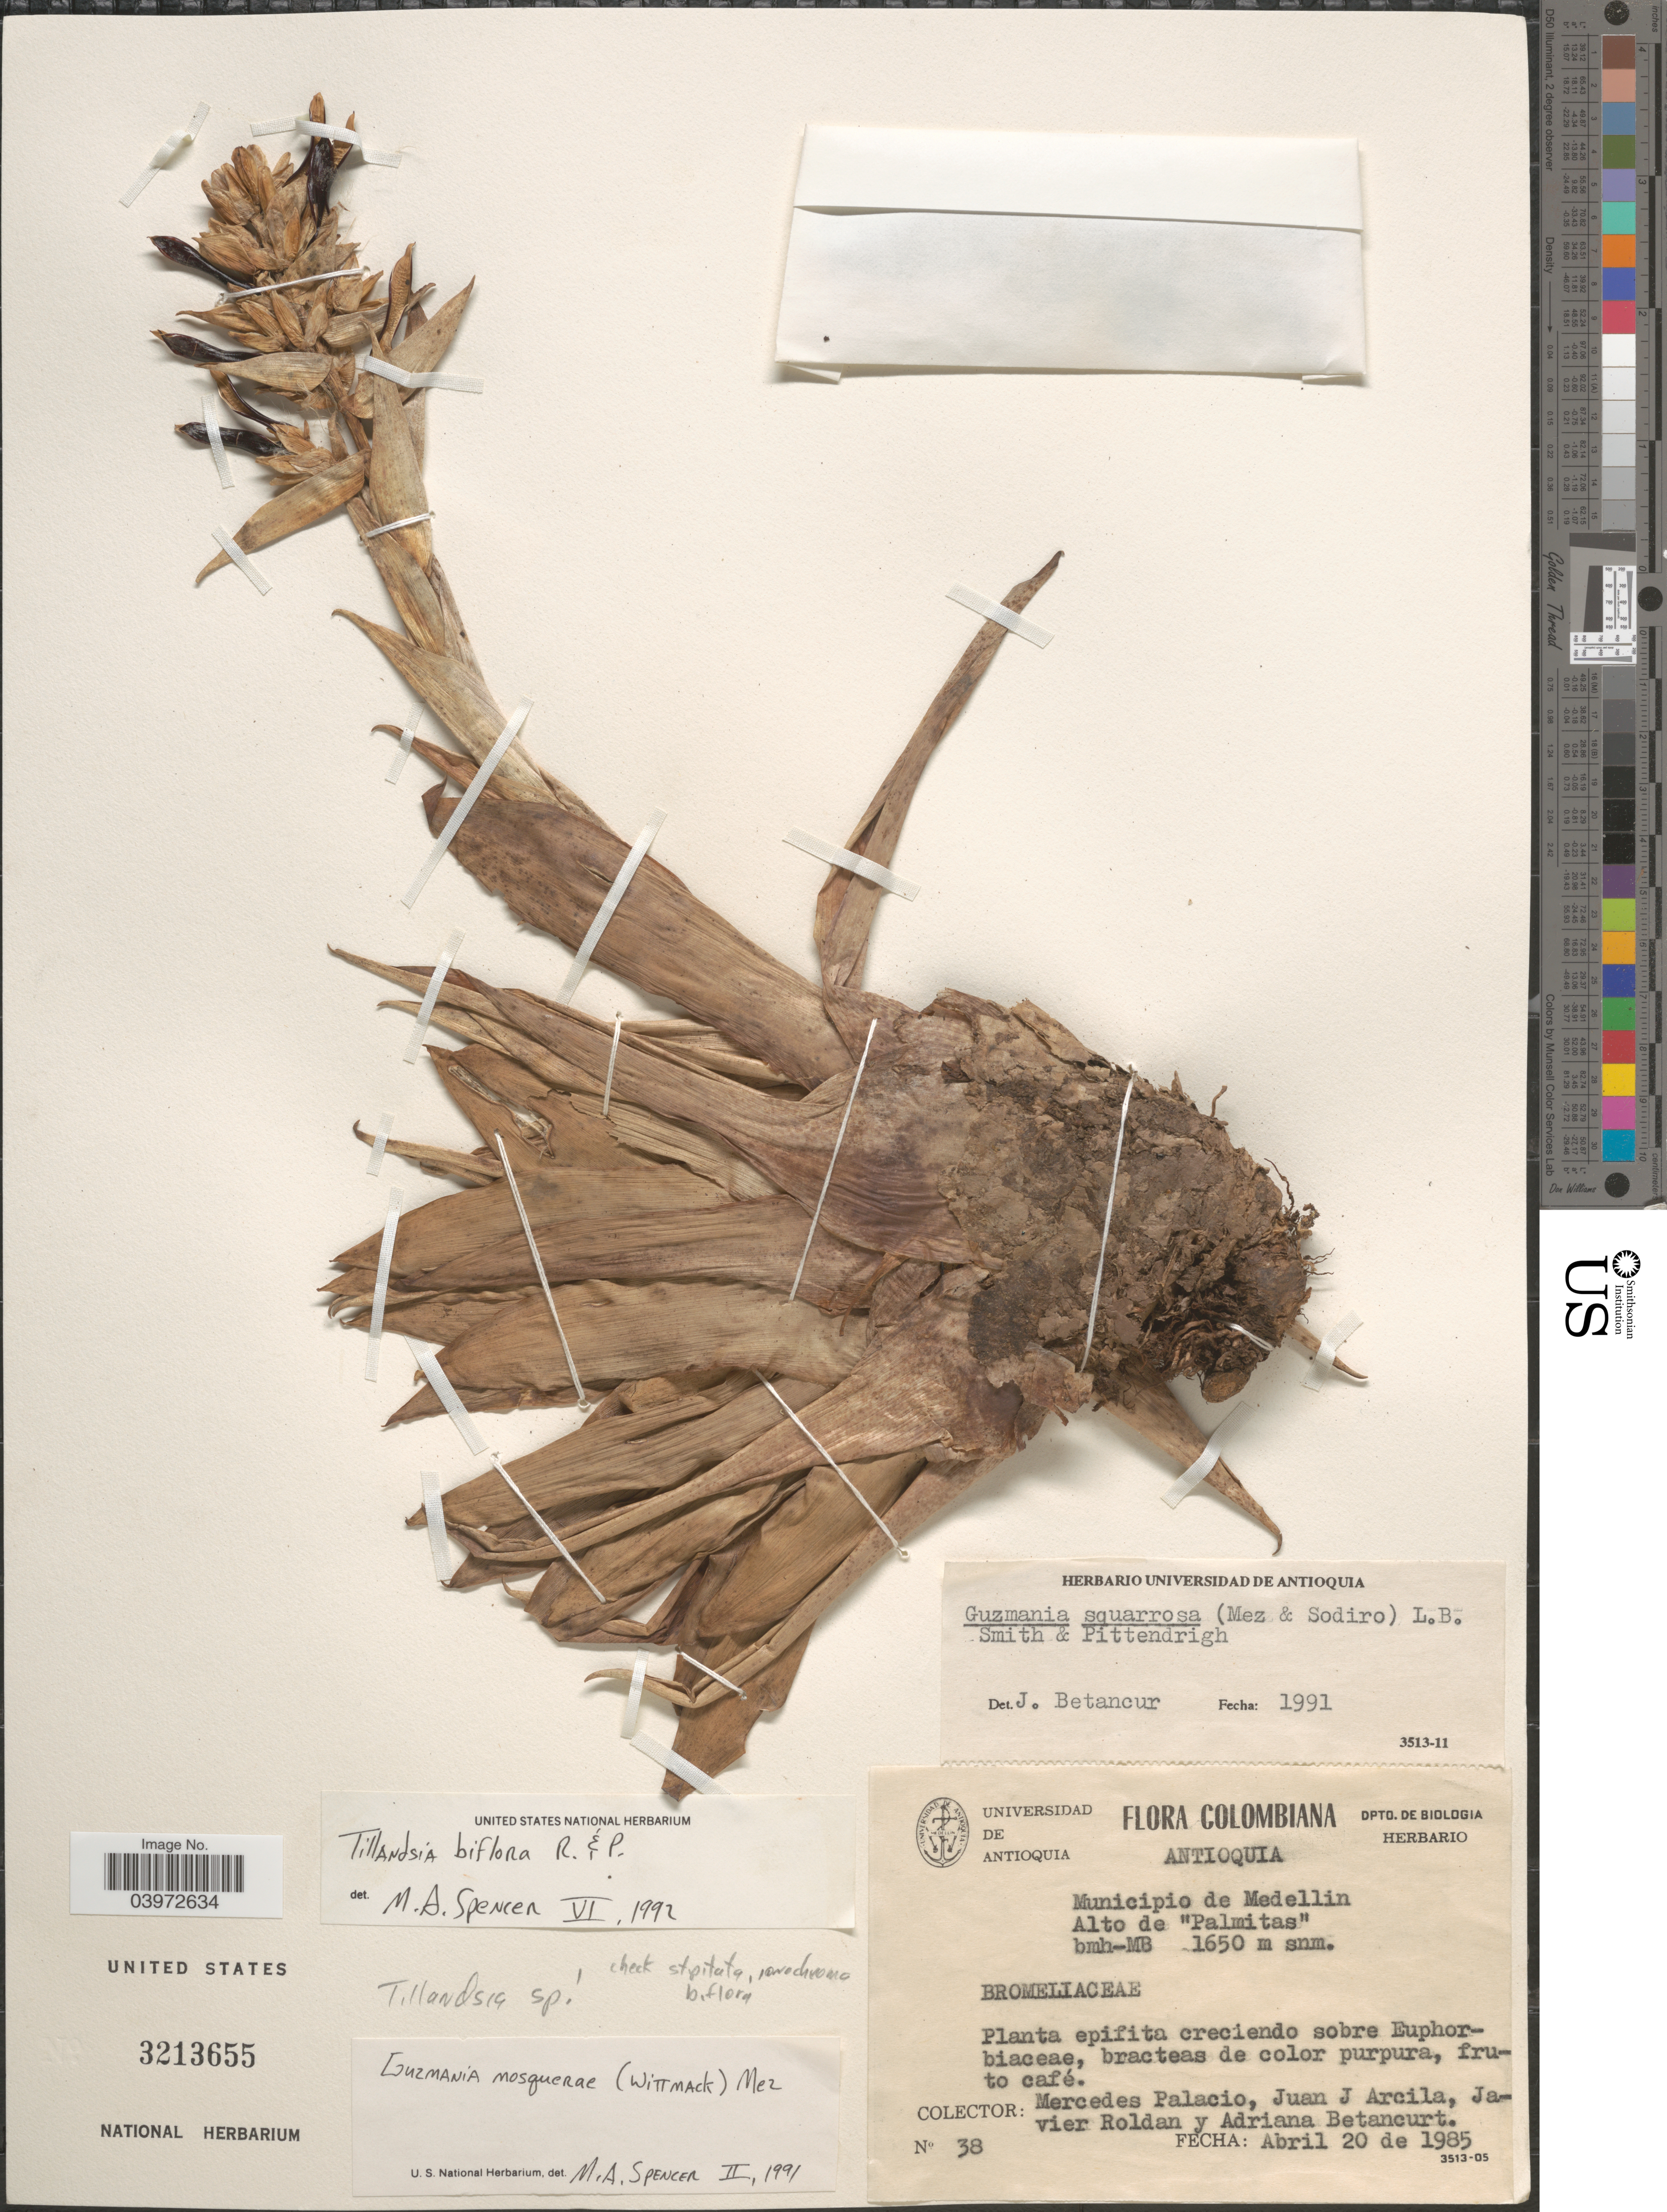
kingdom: Plantae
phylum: Tracheophyta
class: Liliopsida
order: Poales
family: Bromeliaceae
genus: Tillandsia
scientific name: Tillandsia biflora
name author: Ruiz & Pav.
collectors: M. Palacio, J. Arcila, J. Roldan & A. Betancurt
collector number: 38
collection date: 1985-02-20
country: Colombia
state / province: Antioquia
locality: Municipio de Medellin. Alto de "Palmitas".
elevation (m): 1650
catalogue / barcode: US 3213655